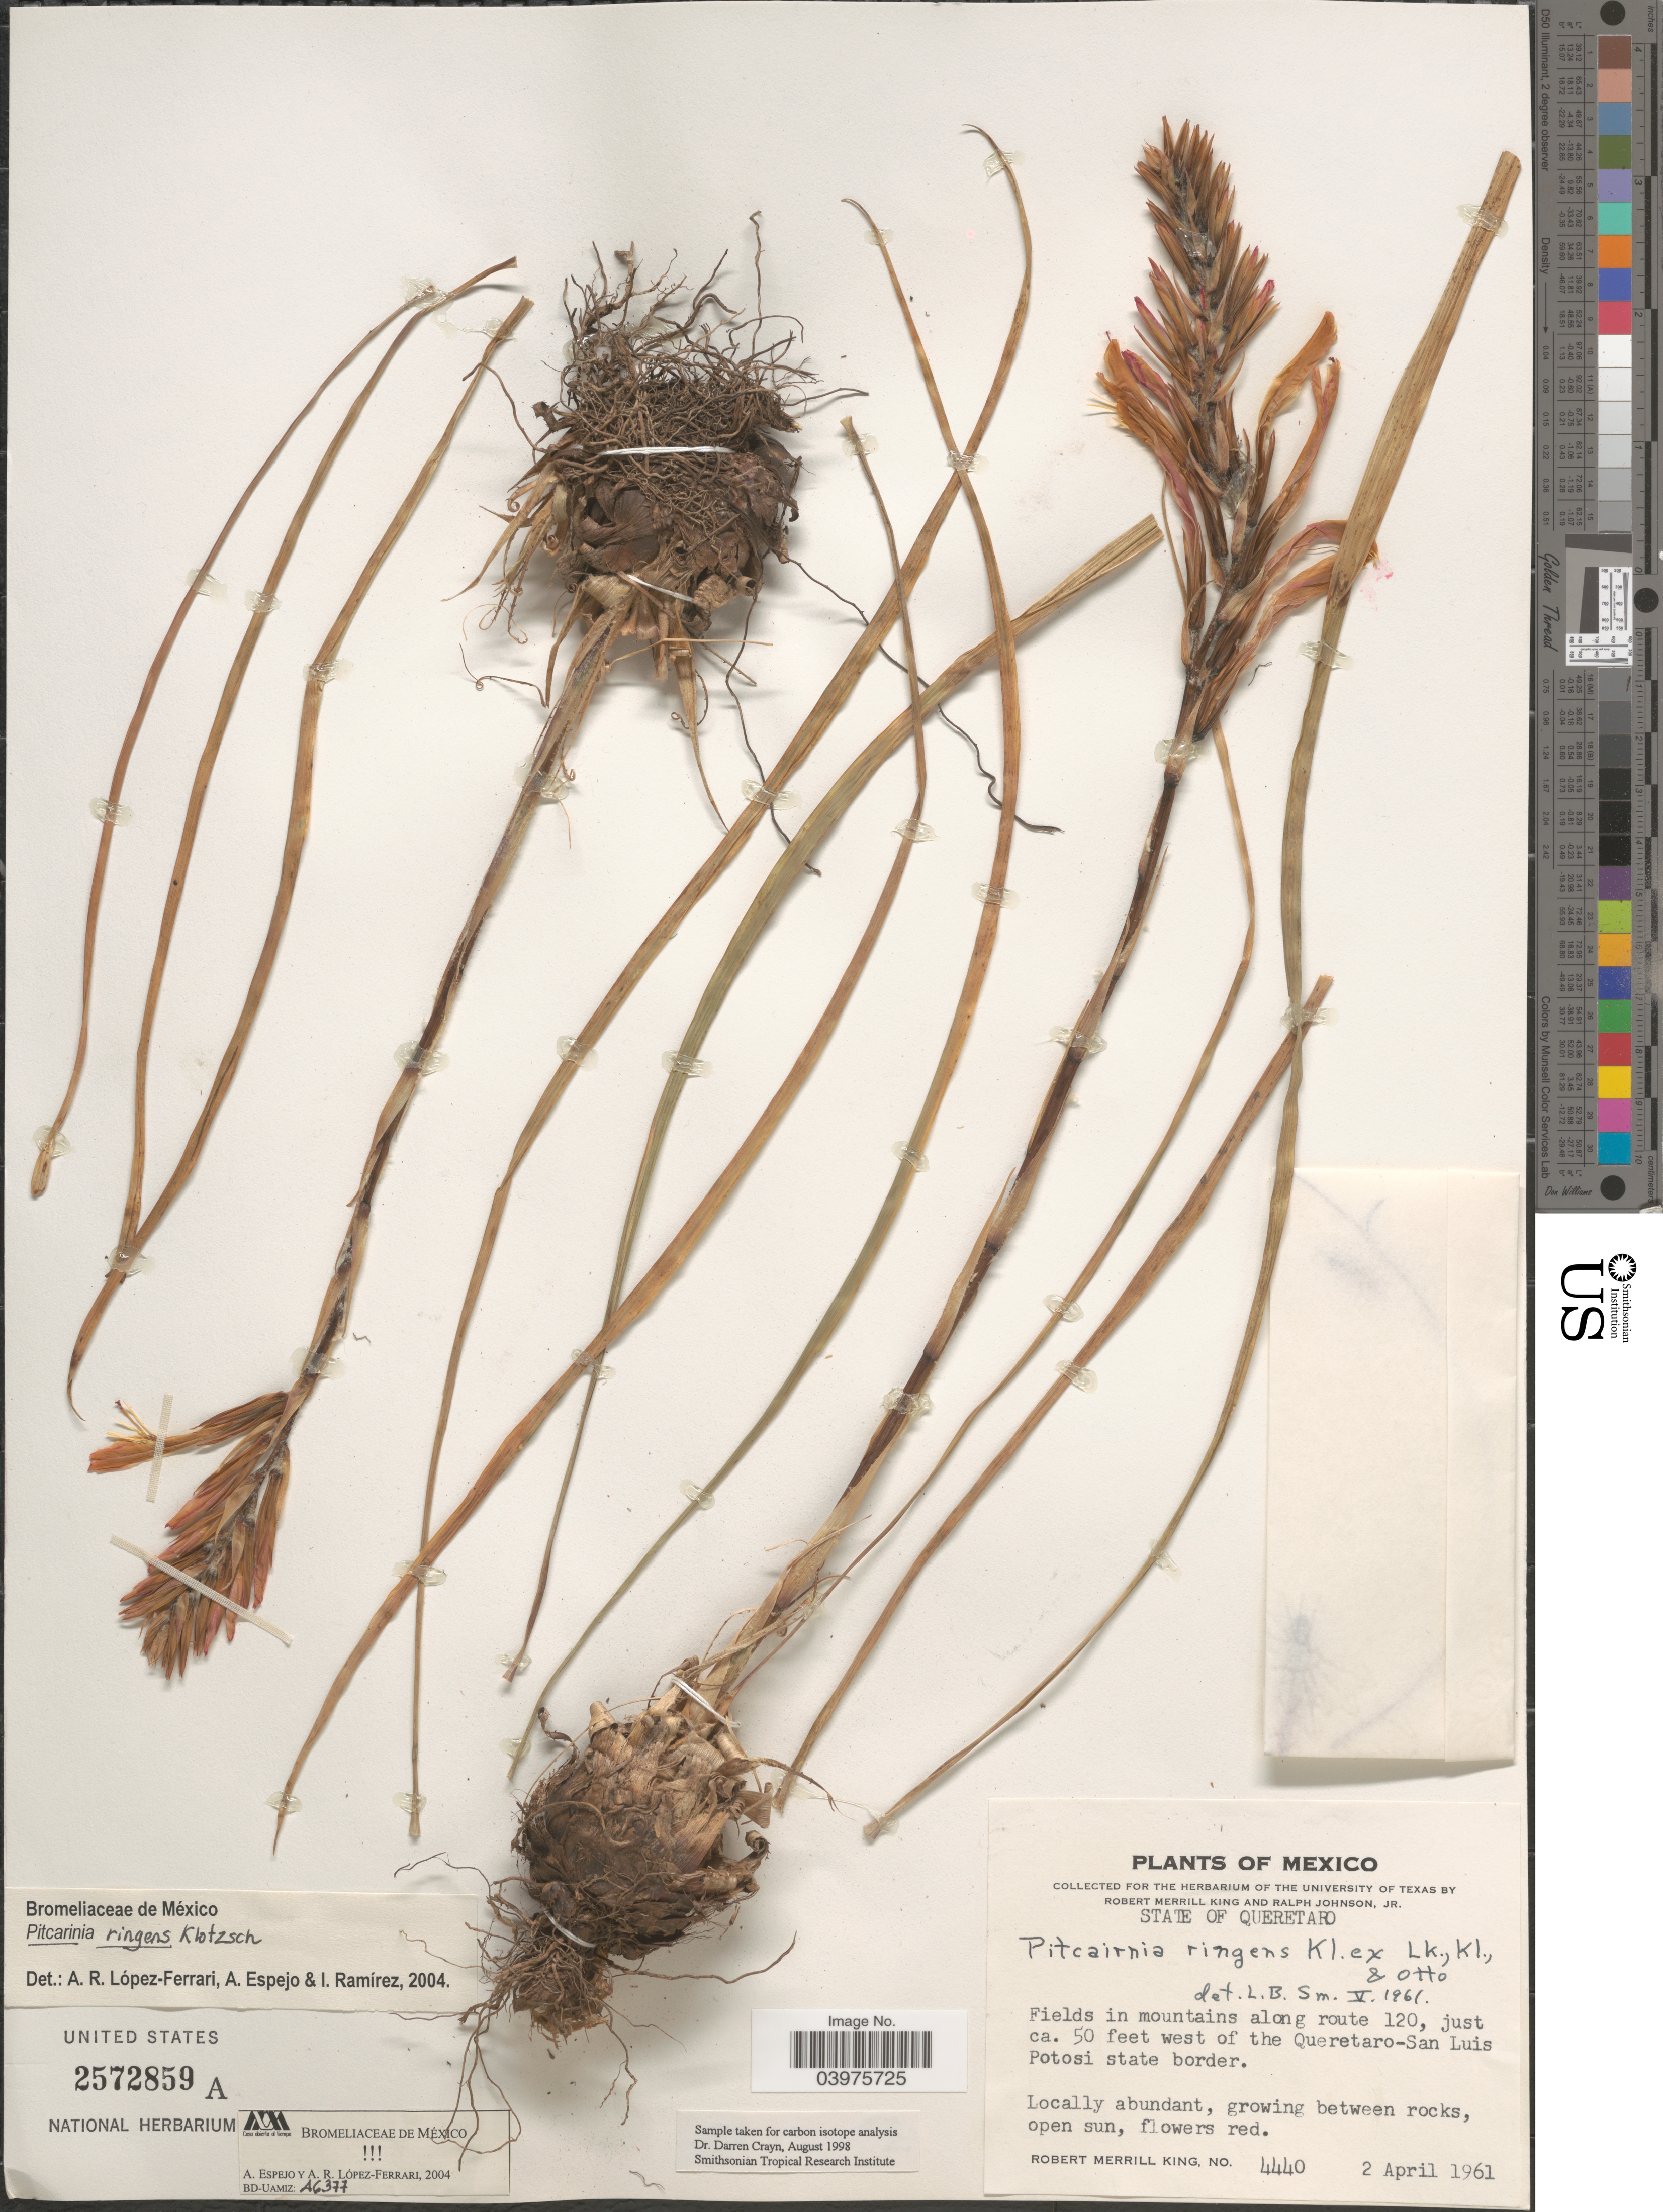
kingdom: Plantae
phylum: Tracheophyta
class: Liliopsida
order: Poales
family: Bromeliaceae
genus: Pitcairnia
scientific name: Pitcairnia ringens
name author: Klotzsch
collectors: R. M. King & R. Johnson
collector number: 4440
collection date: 1961-04-02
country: Mexico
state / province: Querétaro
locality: Along route 120, just ca. 50 feet west of the Queretaro-San Luis Potosi state border.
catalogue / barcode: US 2572859A